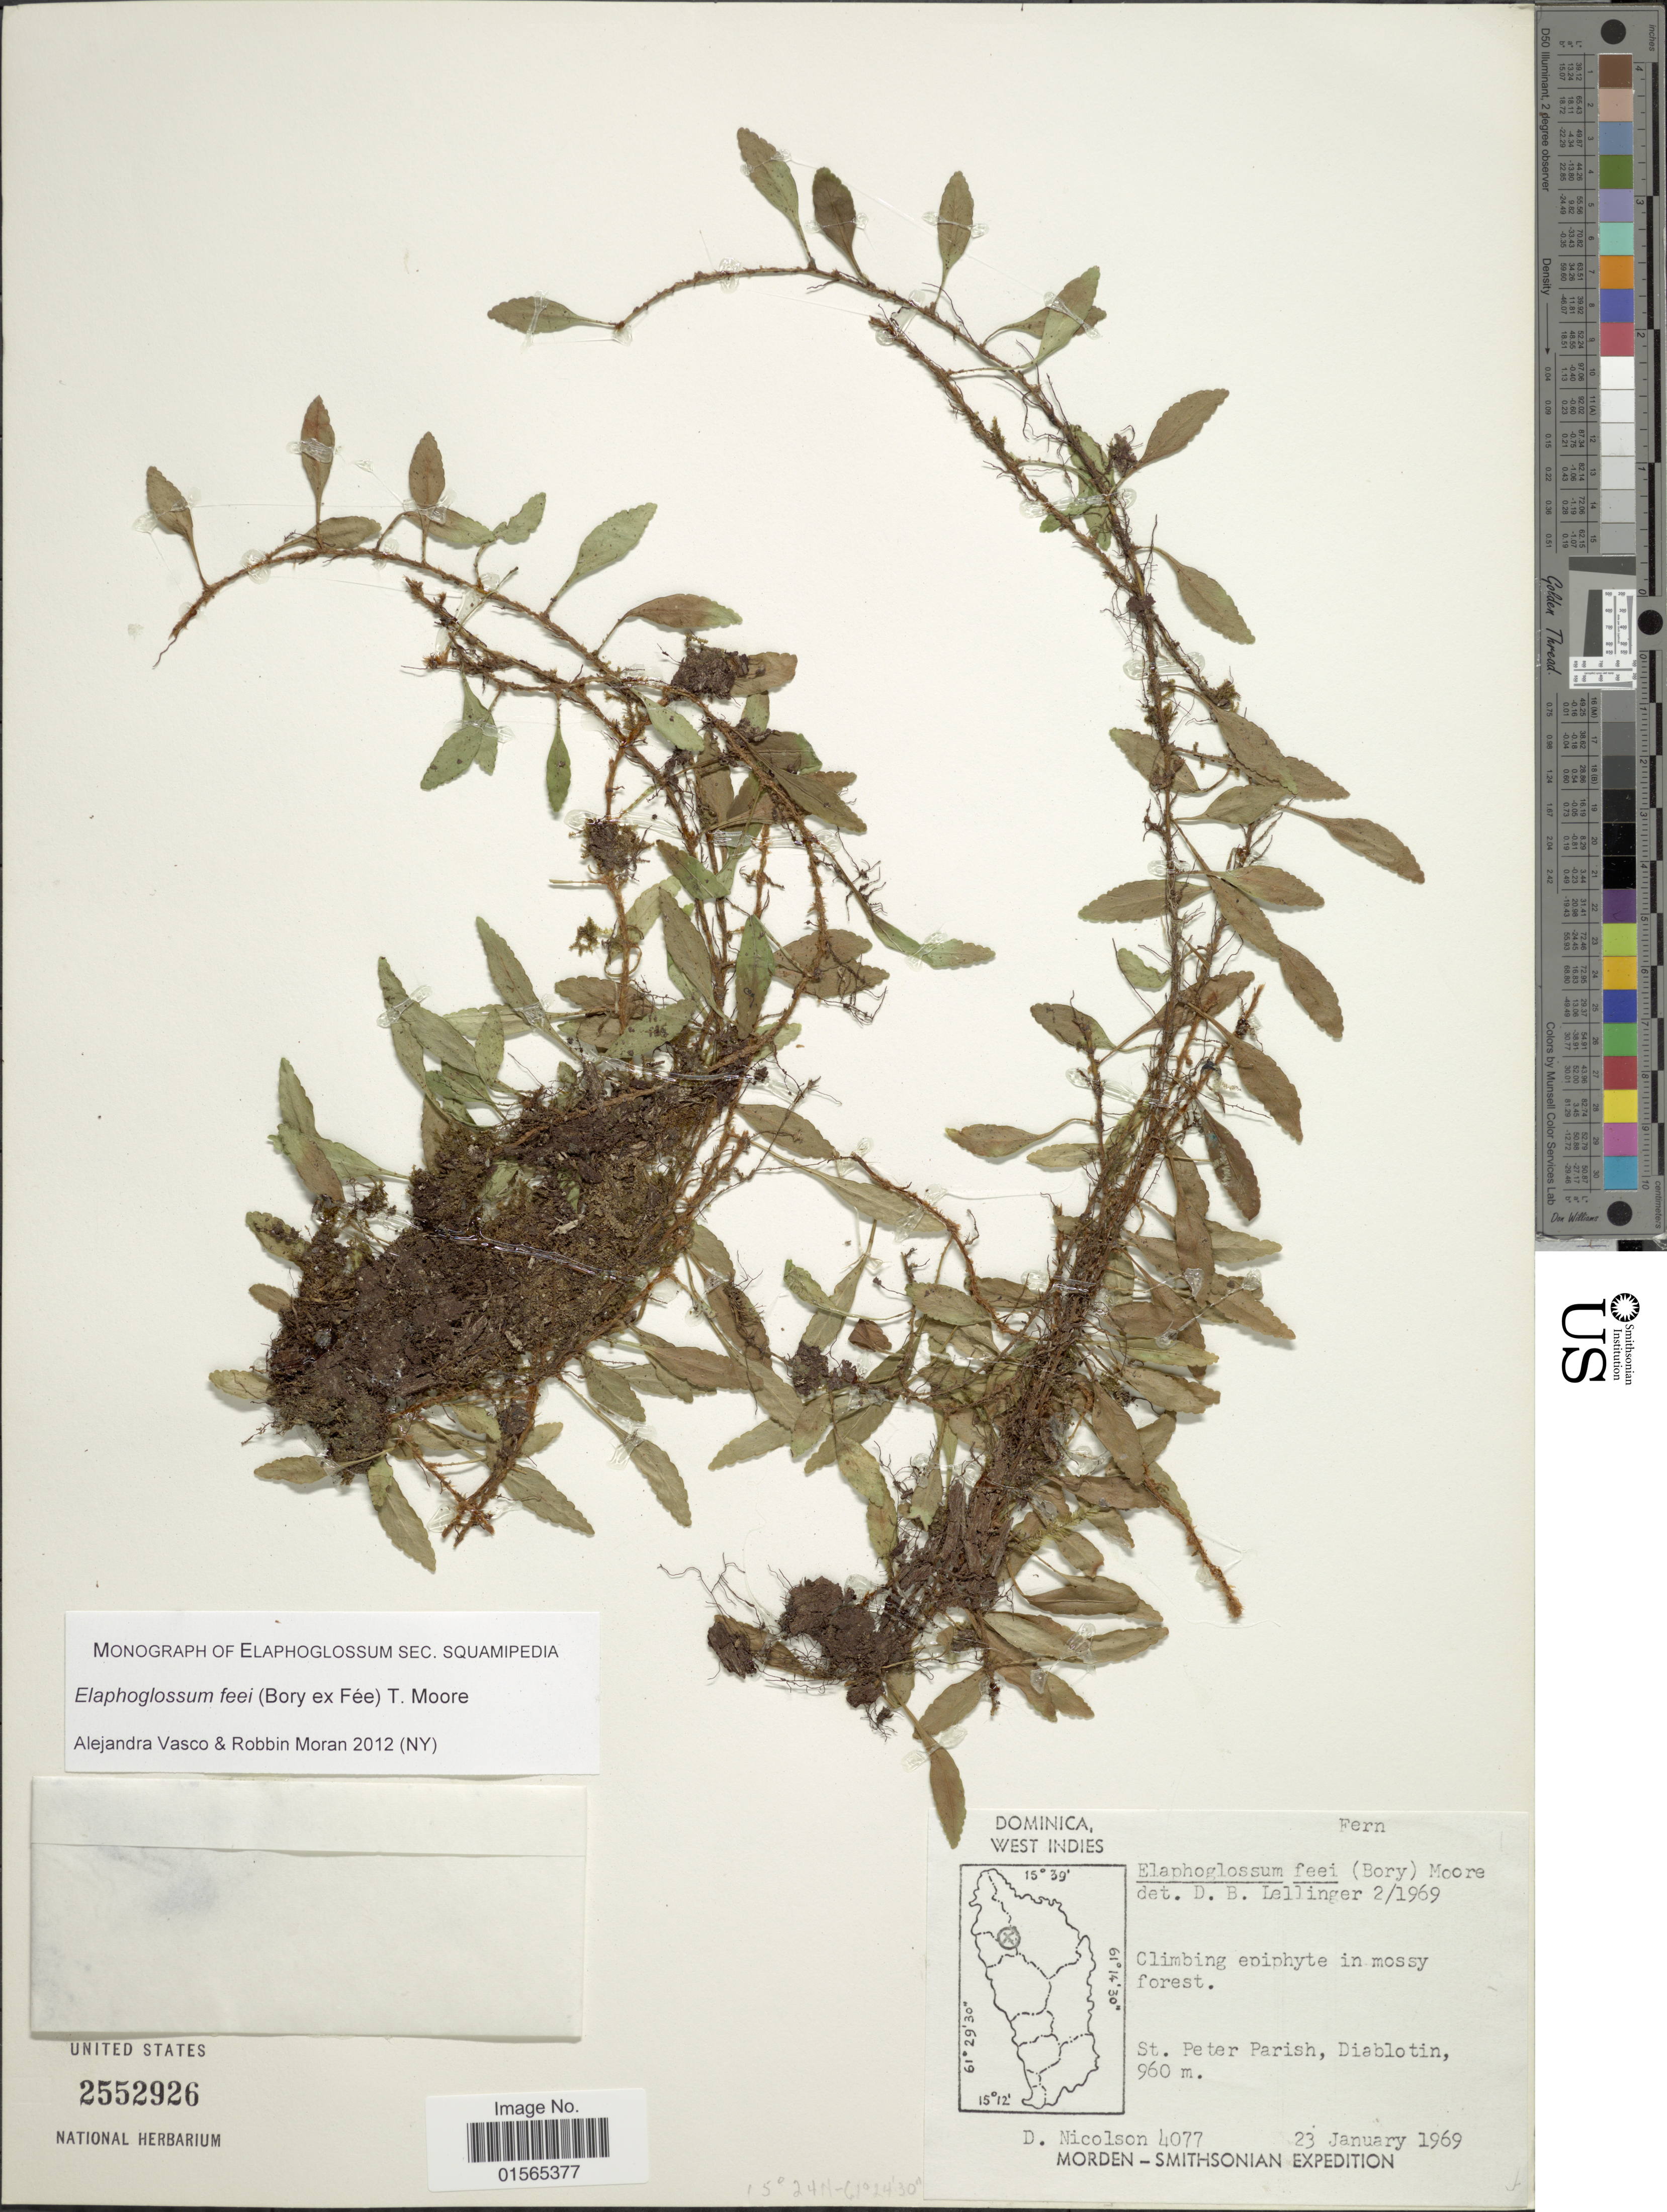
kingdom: Plantae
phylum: Tracheophyta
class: Polypodiopsida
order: Polypodiales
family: Dryopteridaceae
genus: Elaphoglossum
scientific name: Elaphoglossum feei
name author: (Bory ex Fée) T. Moore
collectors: D. H. Nicolson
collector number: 4077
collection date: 1969-01-23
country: Dominica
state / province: St. Peter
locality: Diablotin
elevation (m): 960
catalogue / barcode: US 2552926